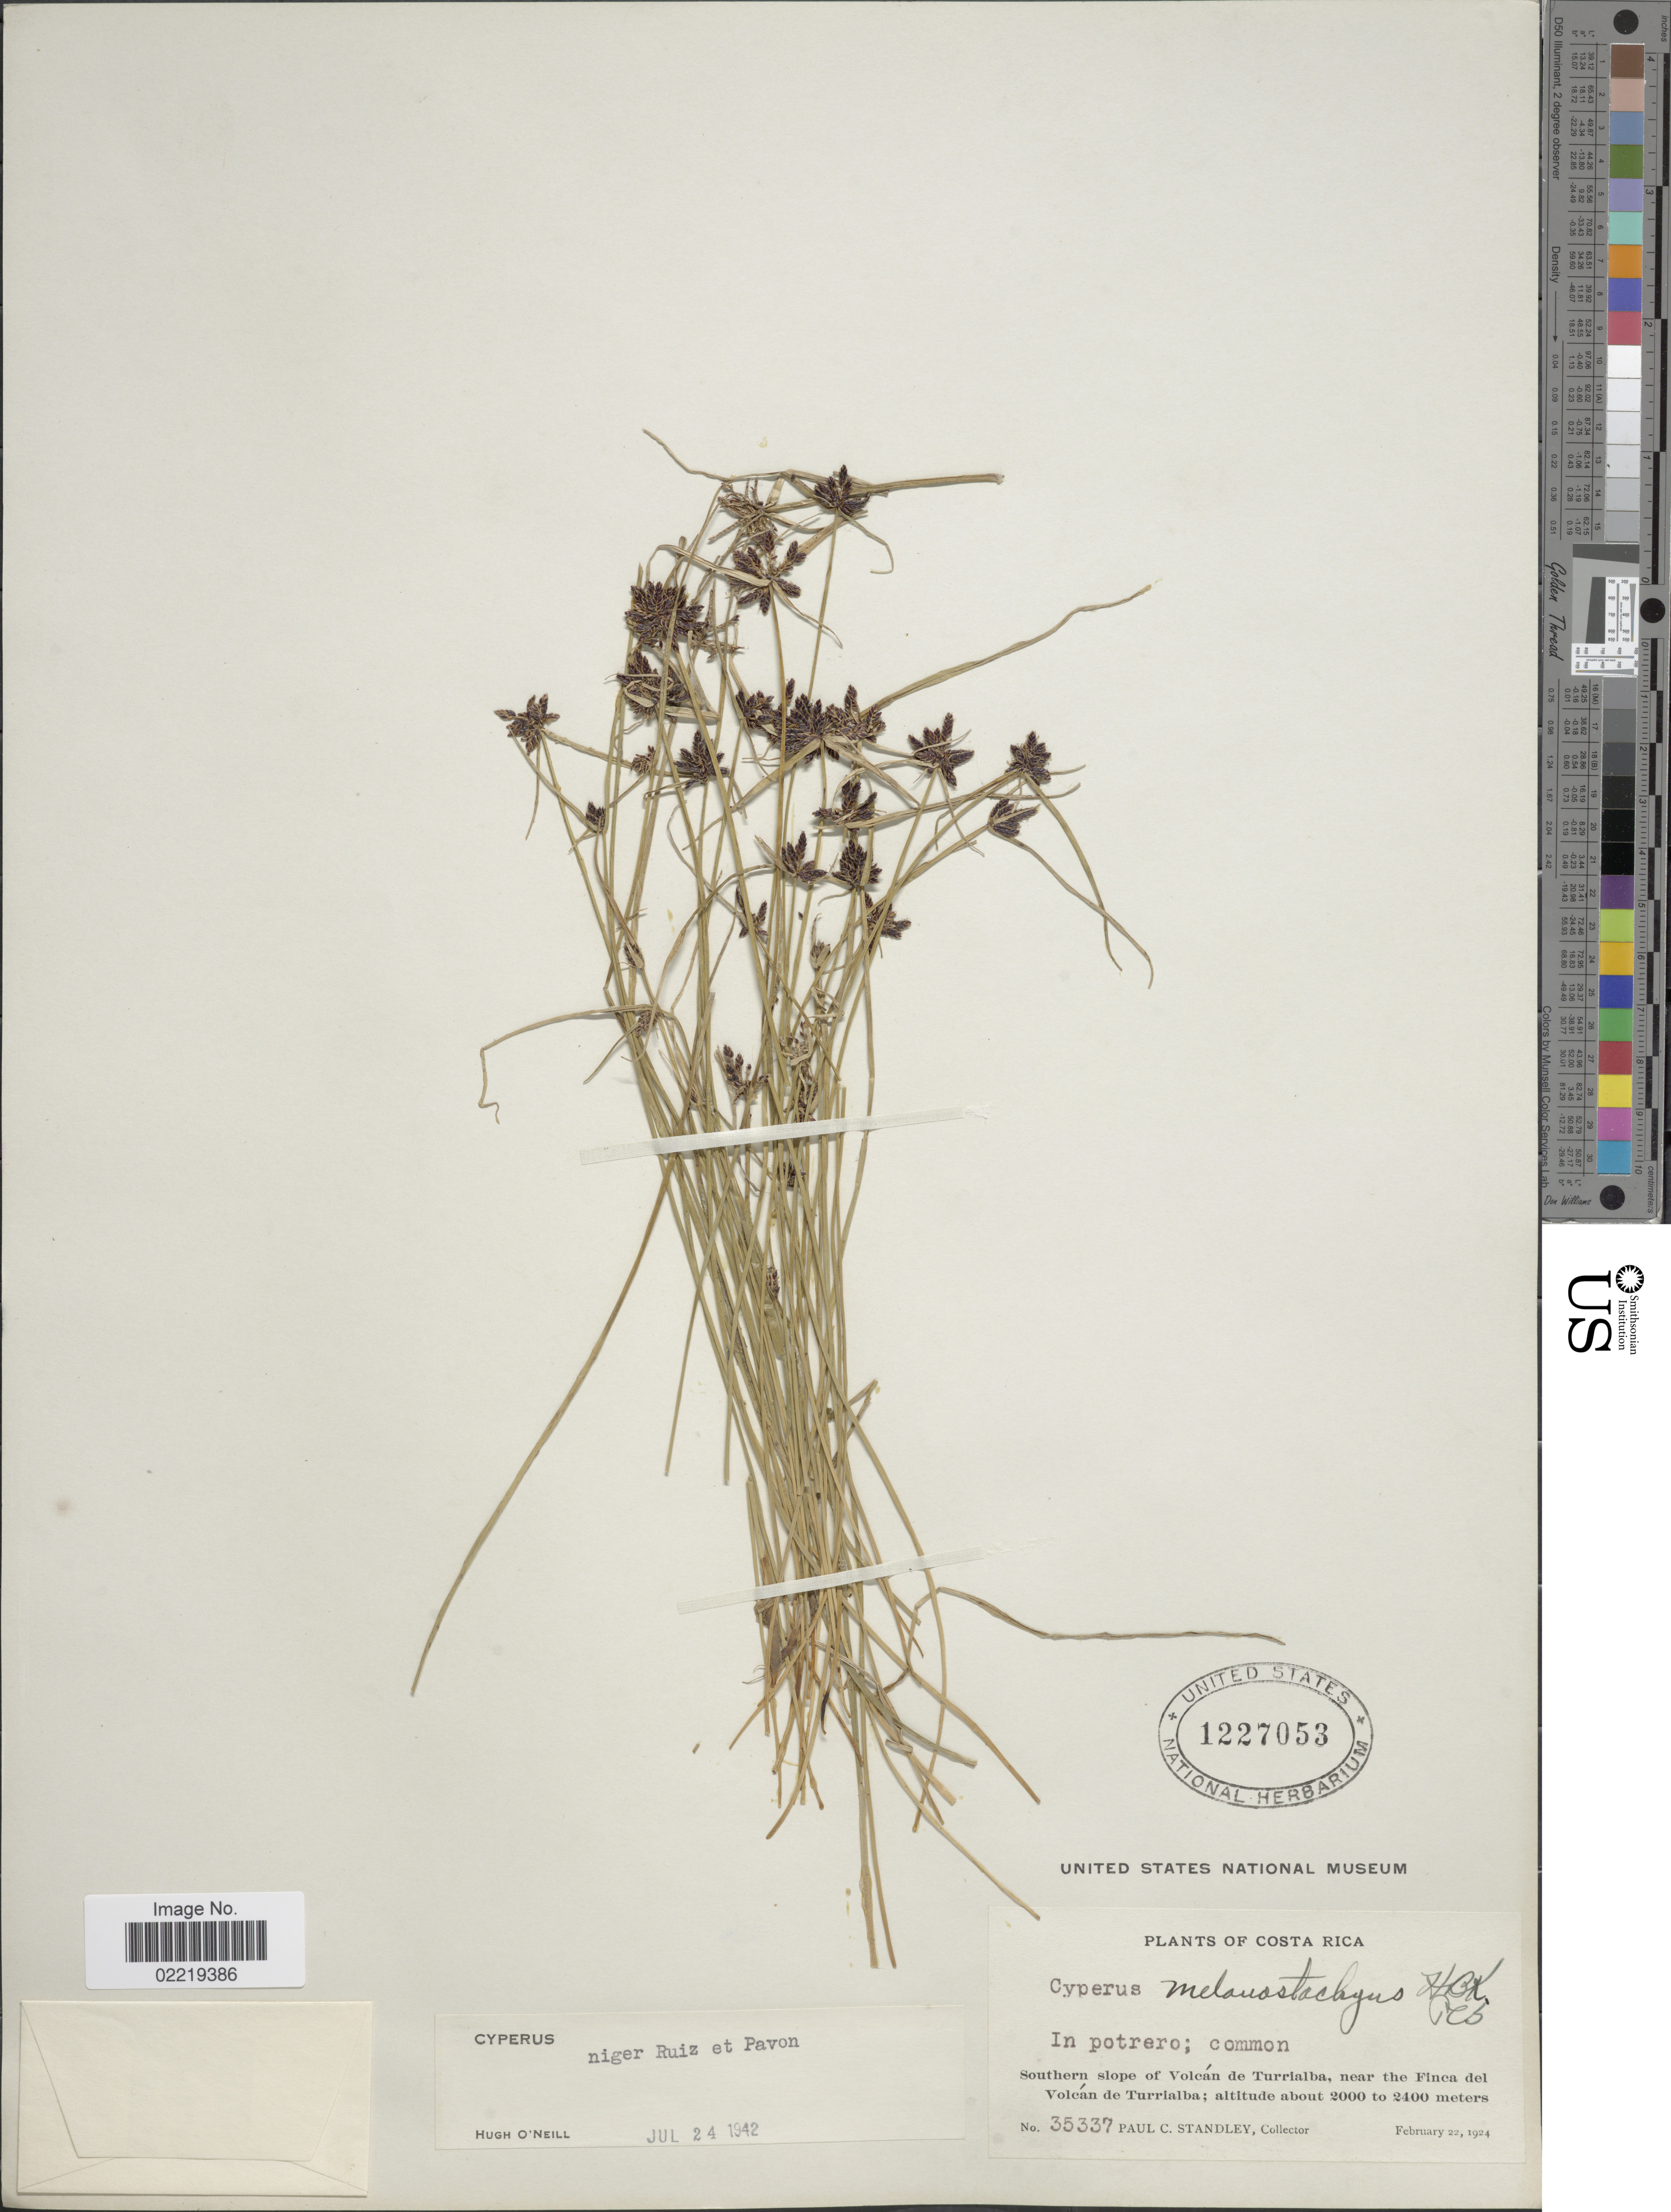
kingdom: Plantae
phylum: Tracheophyta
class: Liliopsida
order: Poales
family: Cyperaceae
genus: Cyperus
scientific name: Cyperus niger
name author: Ruiz & Pav.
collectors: P. C. Standley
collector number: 35337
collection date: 1924-02-22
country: Costa Rica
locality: Southern slope of Volcan de Turrialba, near the Finca del Volcan de Turrialba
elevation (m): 2000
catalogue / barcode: US 1227053